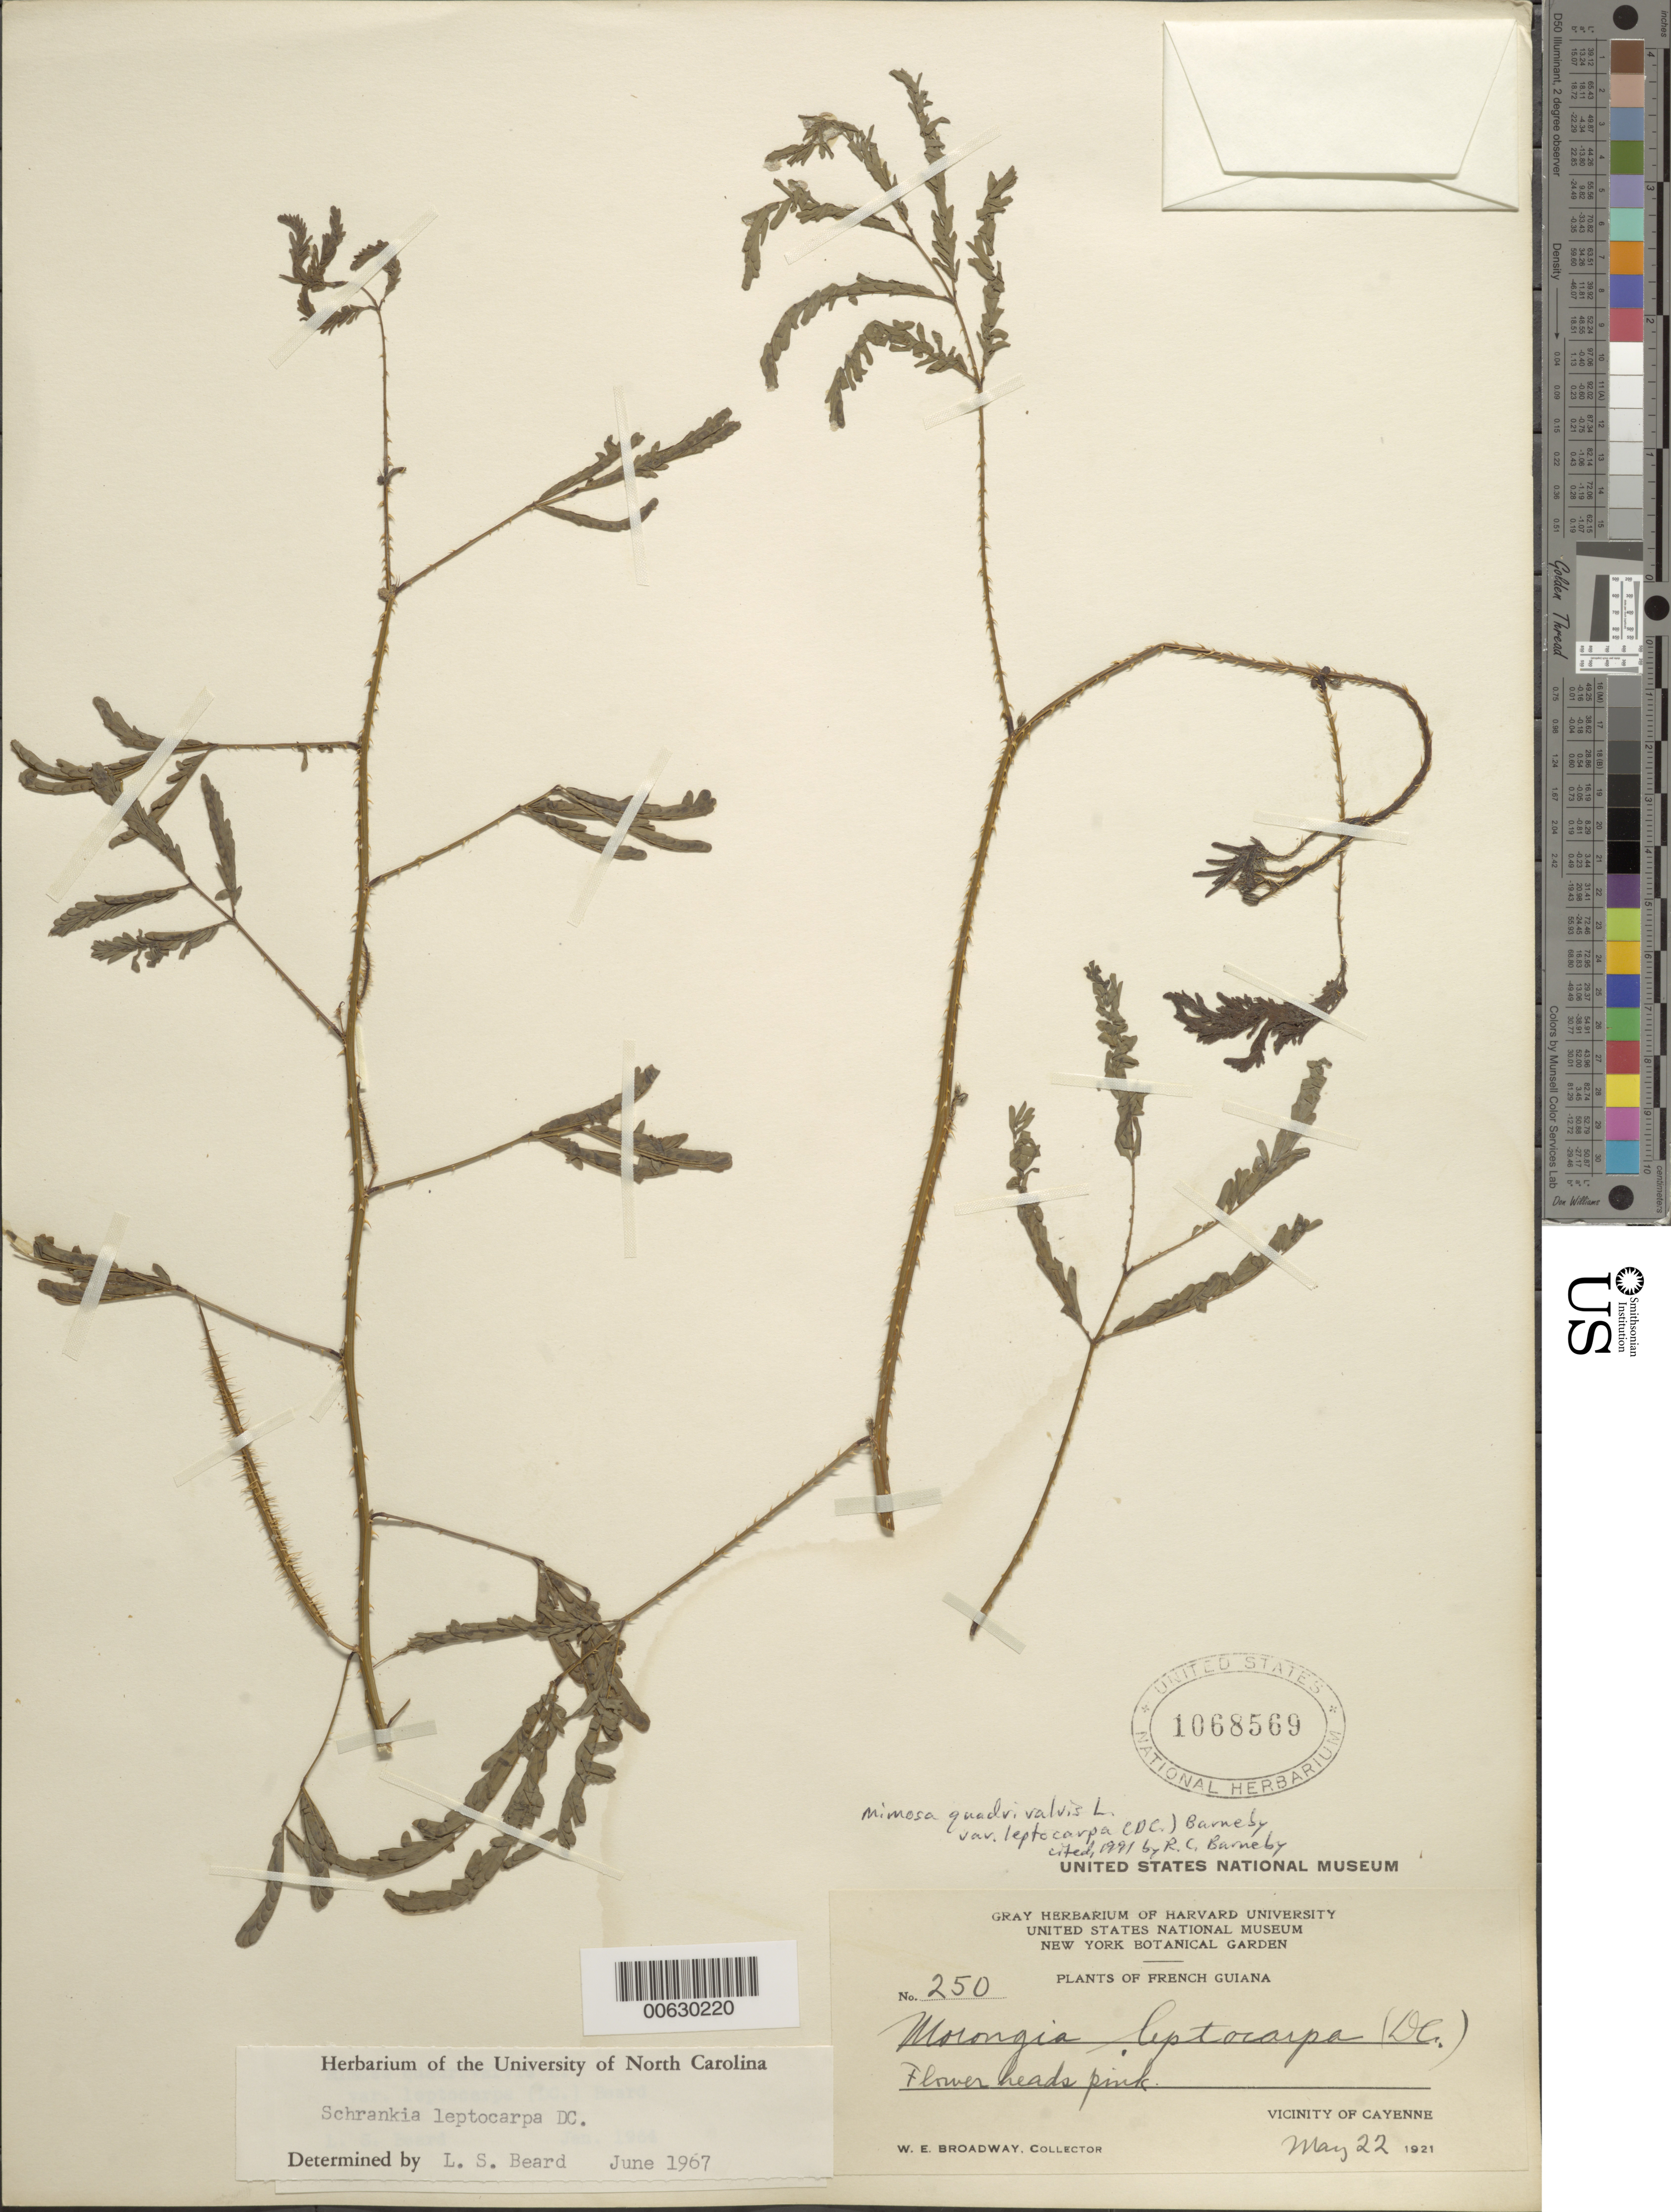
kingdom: Plantae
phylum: Tracheophyta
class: Magnoliopsida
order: Fabales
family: Fabaceae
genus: Mimosa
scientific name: Mimosa candollei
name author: R. Grether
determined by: Strong, Mark T., (BOT), Smithsonian Institution - National Museum of Natural History (UNITED STATES)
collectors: W. E. Broadway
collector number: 250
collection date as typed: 22-May-21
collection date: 1921-05-22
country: French Guiana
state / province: Cayenne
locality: Cayenne, vic.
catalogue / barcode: US 1068569